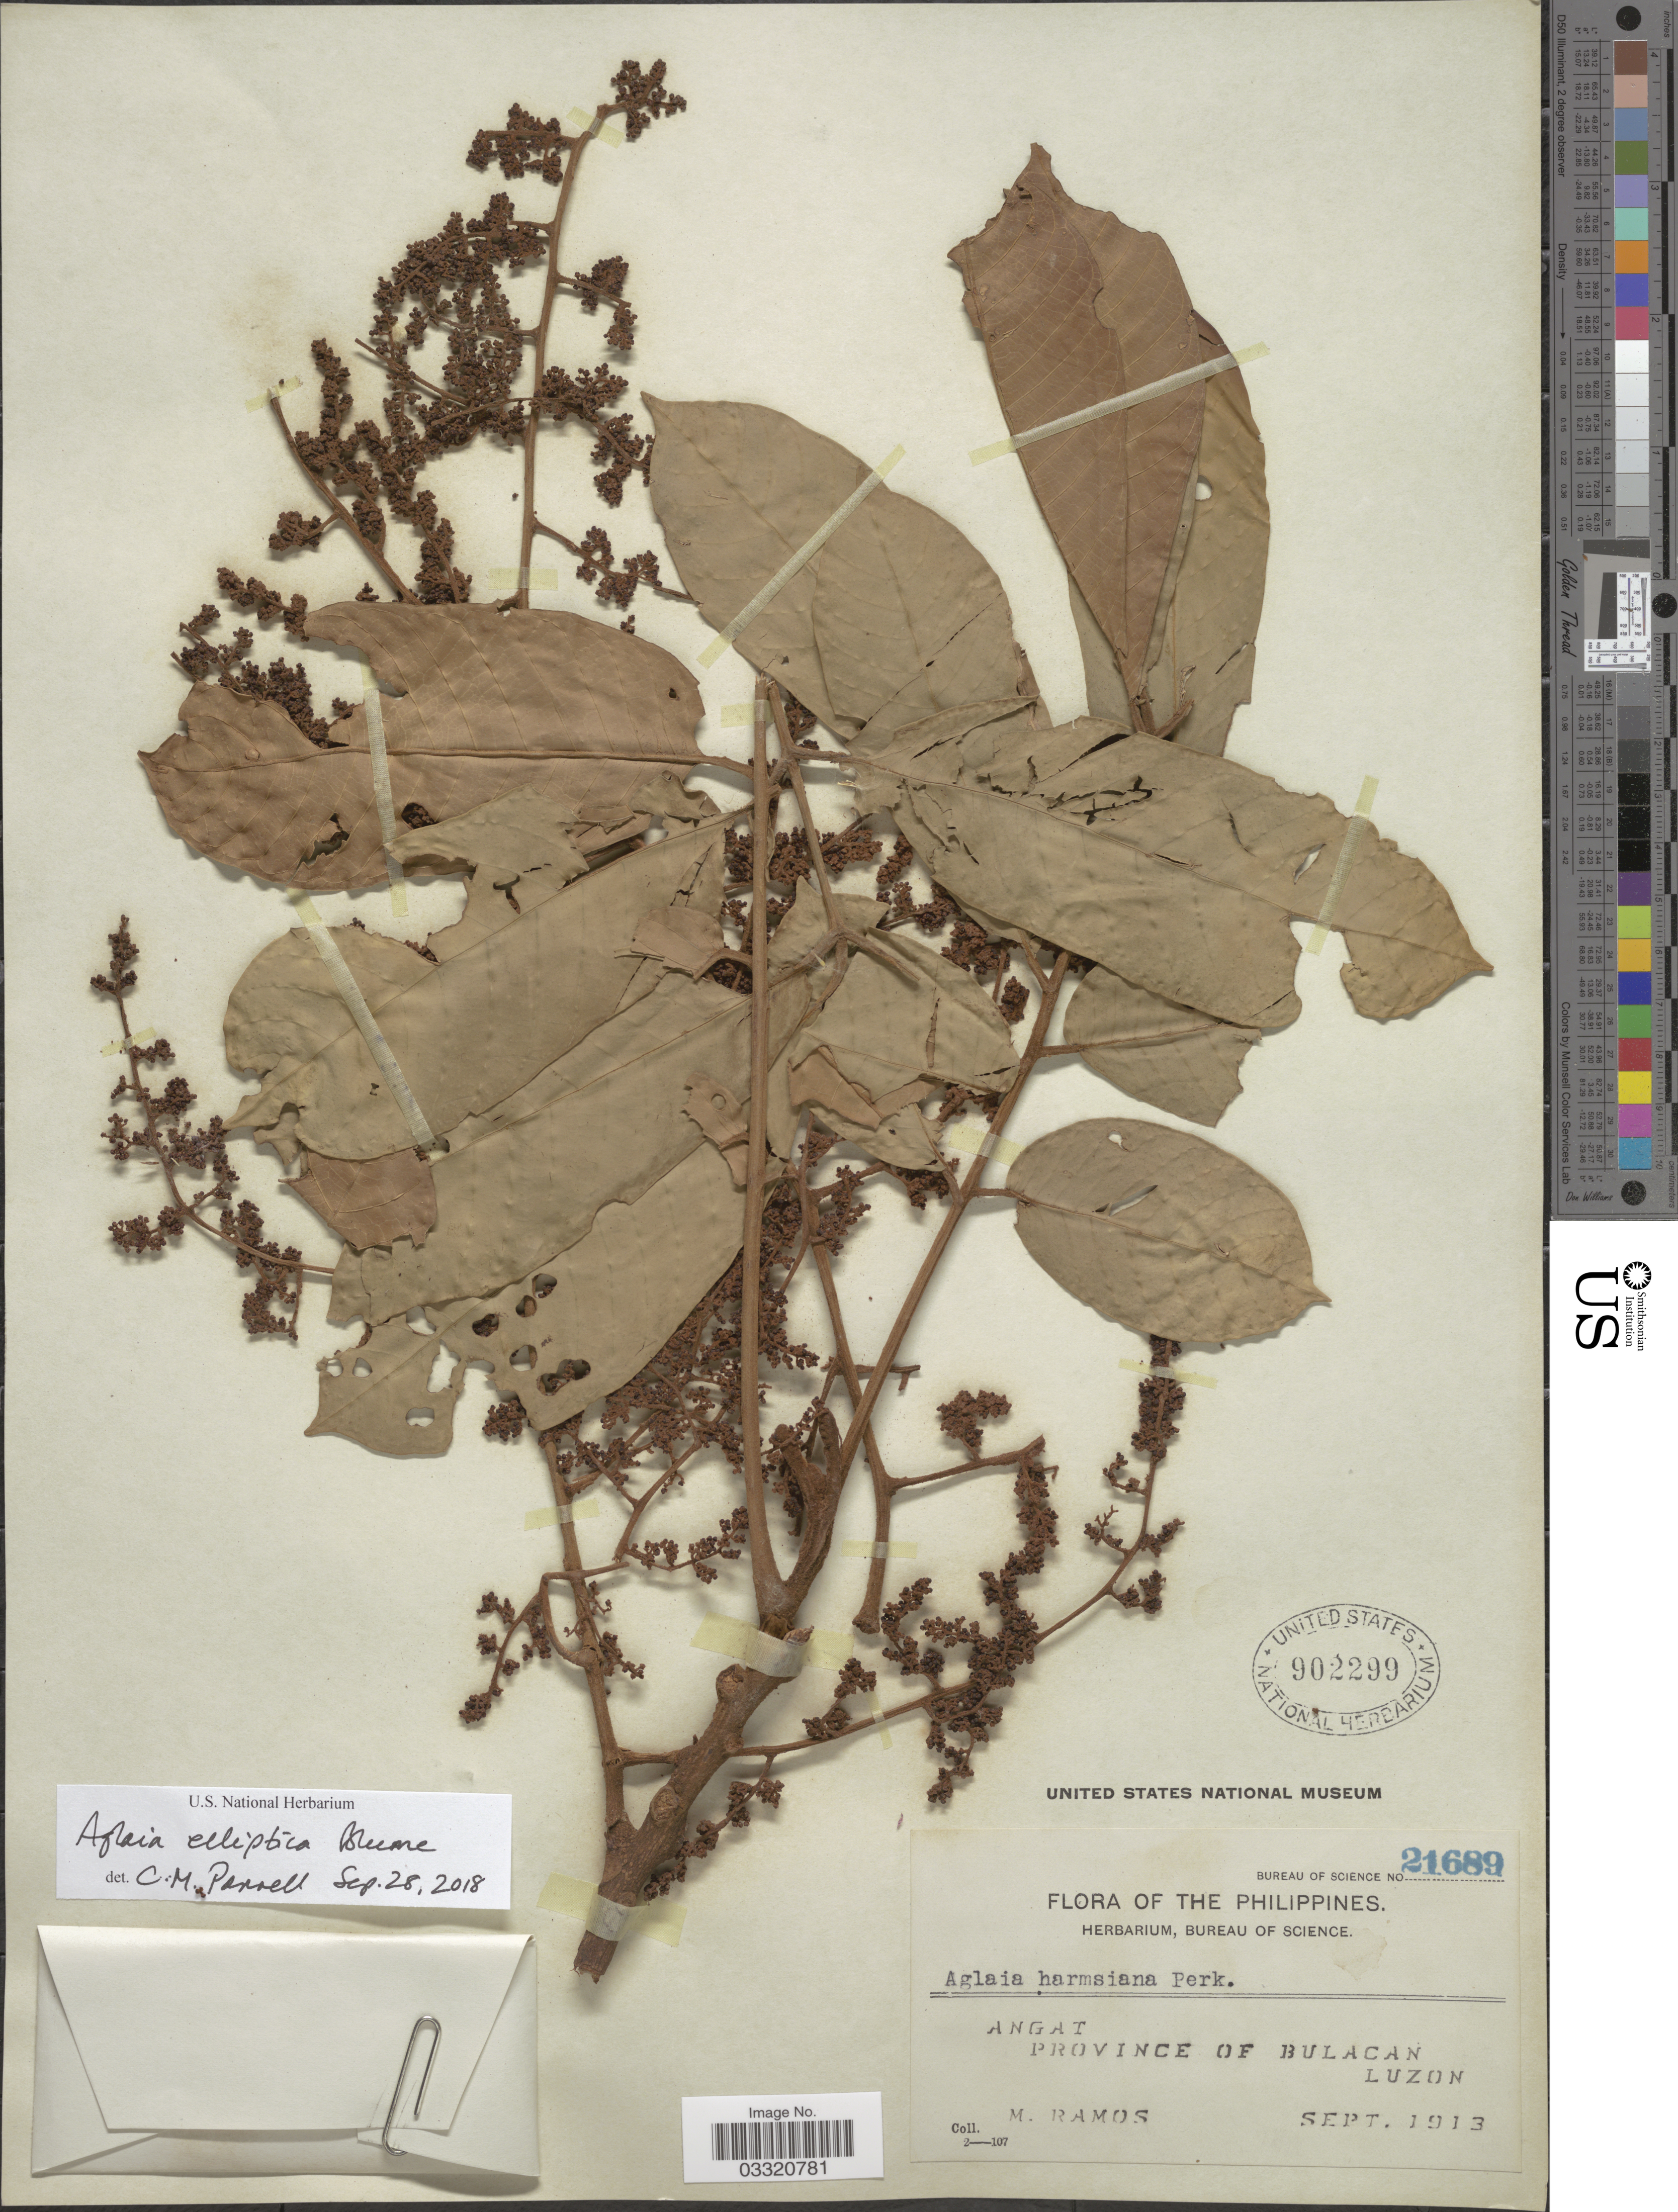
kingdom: Plantae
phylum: Tracheophyta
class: Magnoliopsida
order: Sapindales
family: Meliaceae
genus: Aglaia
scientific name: Aglaia elliptica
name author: Blume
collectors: M. Ramos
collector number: Bureau of Science 21689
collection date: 1913-09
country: Philippines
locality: Angat, Province of Bulacan, Luzon.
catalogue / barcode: US 902299